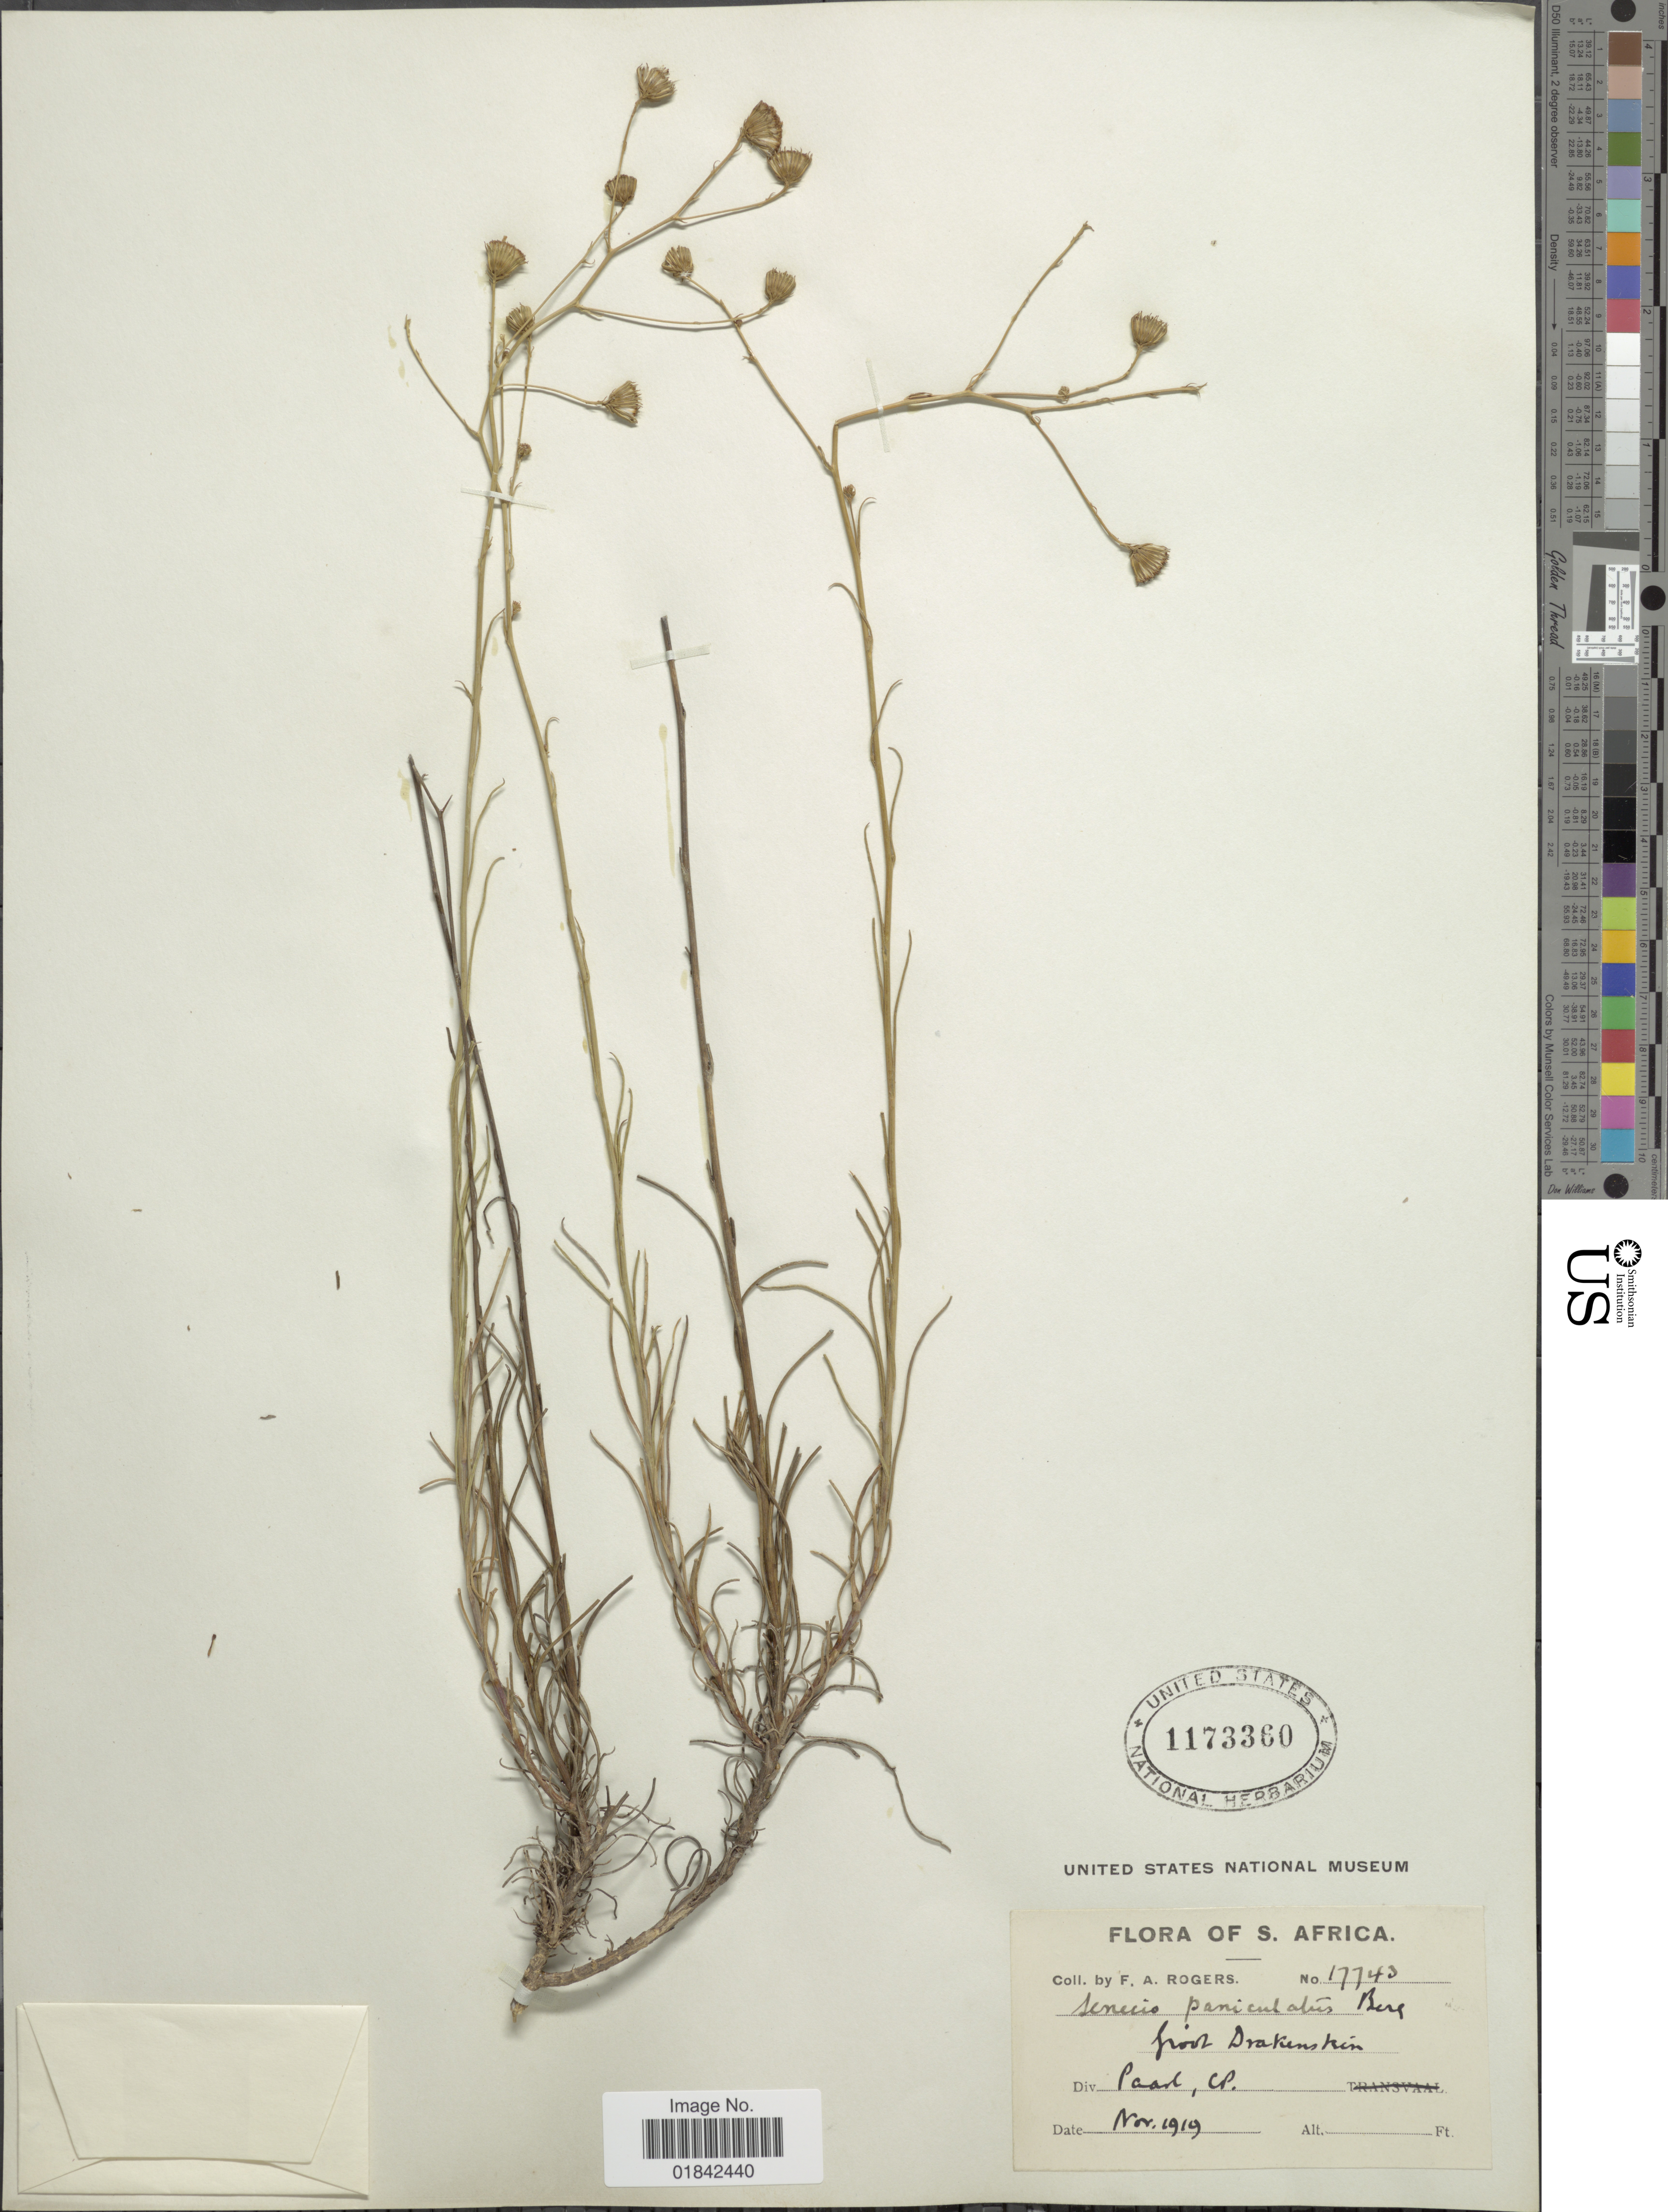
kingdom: Plantae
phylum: Tracheophyta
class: Magnoliopsida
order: Asterales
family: Asteraceae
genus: Senecio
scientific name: Senecio paniculatus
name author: P.J. Bergius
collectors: F. A. Rogers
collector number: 17743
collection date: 1919-11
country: South Africa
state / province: Western Cape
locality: Groot Drakenstein, Div. Paarl, CP. [Cape Province]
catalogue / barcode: US 1173360